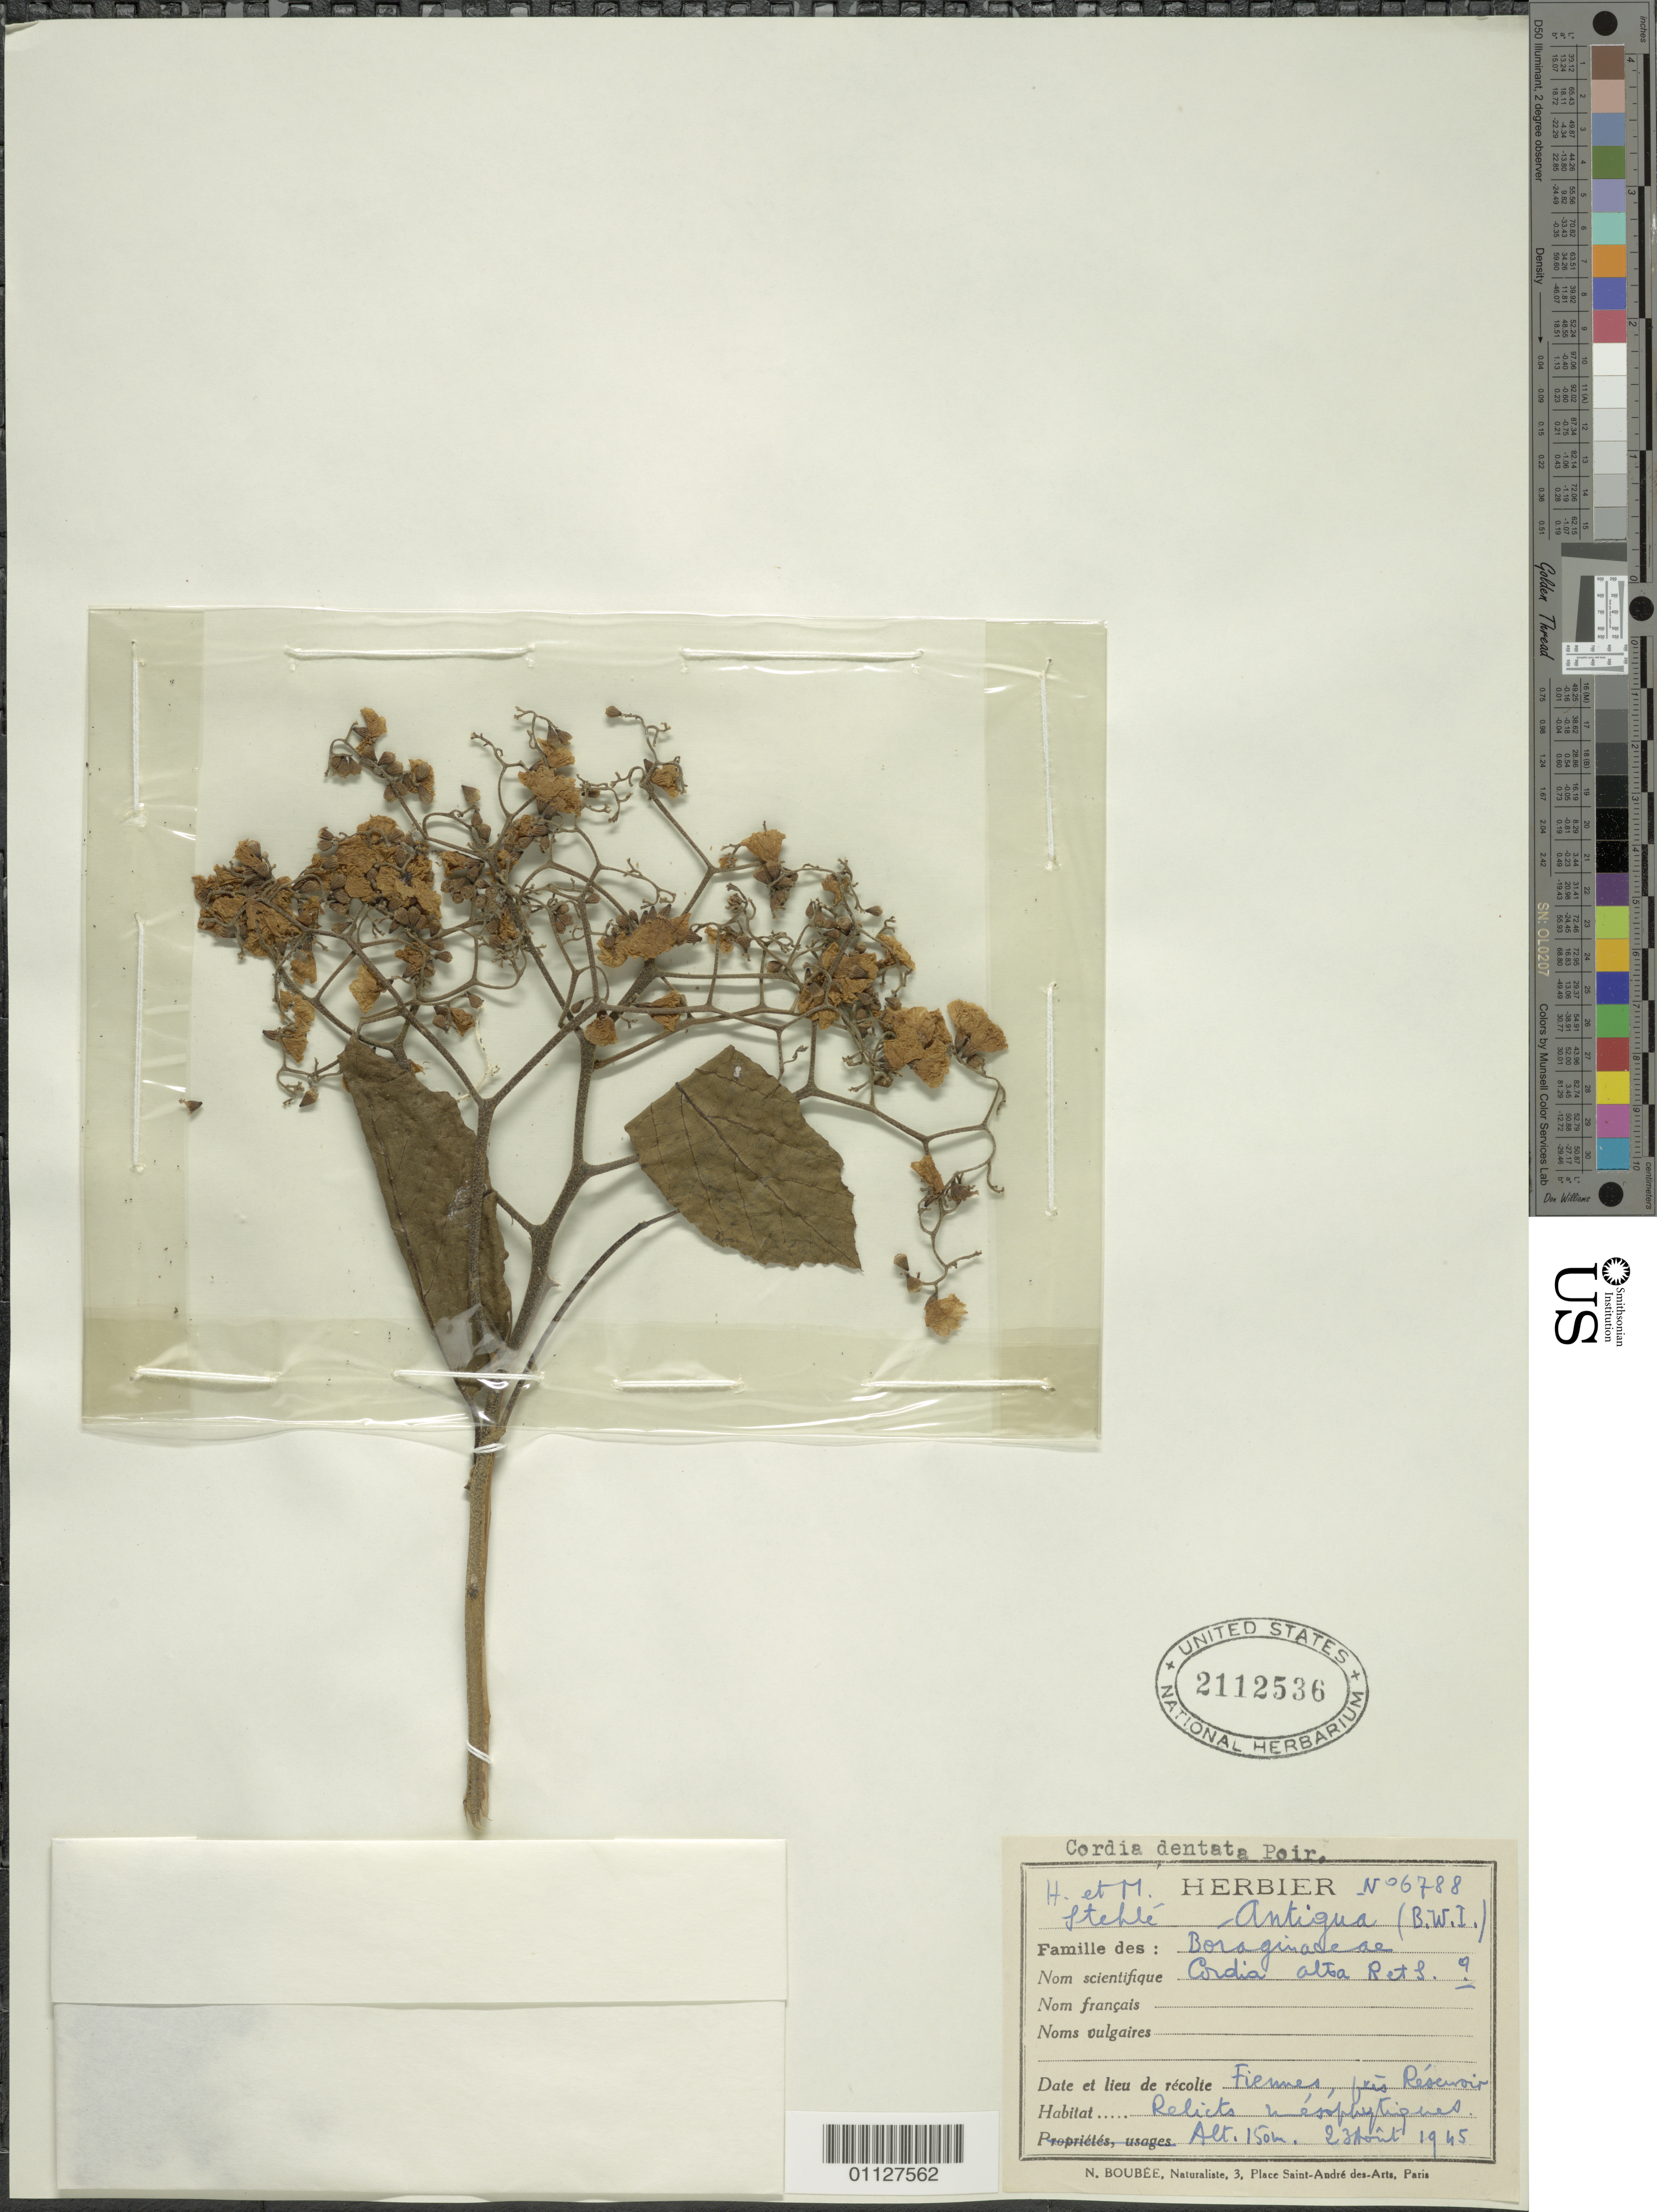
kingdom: Plantae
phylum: Tracheophyta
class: Magnoliopsida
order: Boraginales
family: Cordiaceae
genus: Cordia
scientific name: Cordia dentata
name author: Poir.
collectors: H. Stehlé & M. Stehlé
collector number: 6788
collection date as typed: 23 Aug 1945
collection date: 1945-08-23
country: Antigua and Barbuda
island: Antigua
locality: Fiennes, pres Reservoir. Relicts mesophytiques.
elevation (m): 150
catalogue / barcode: US 2112536